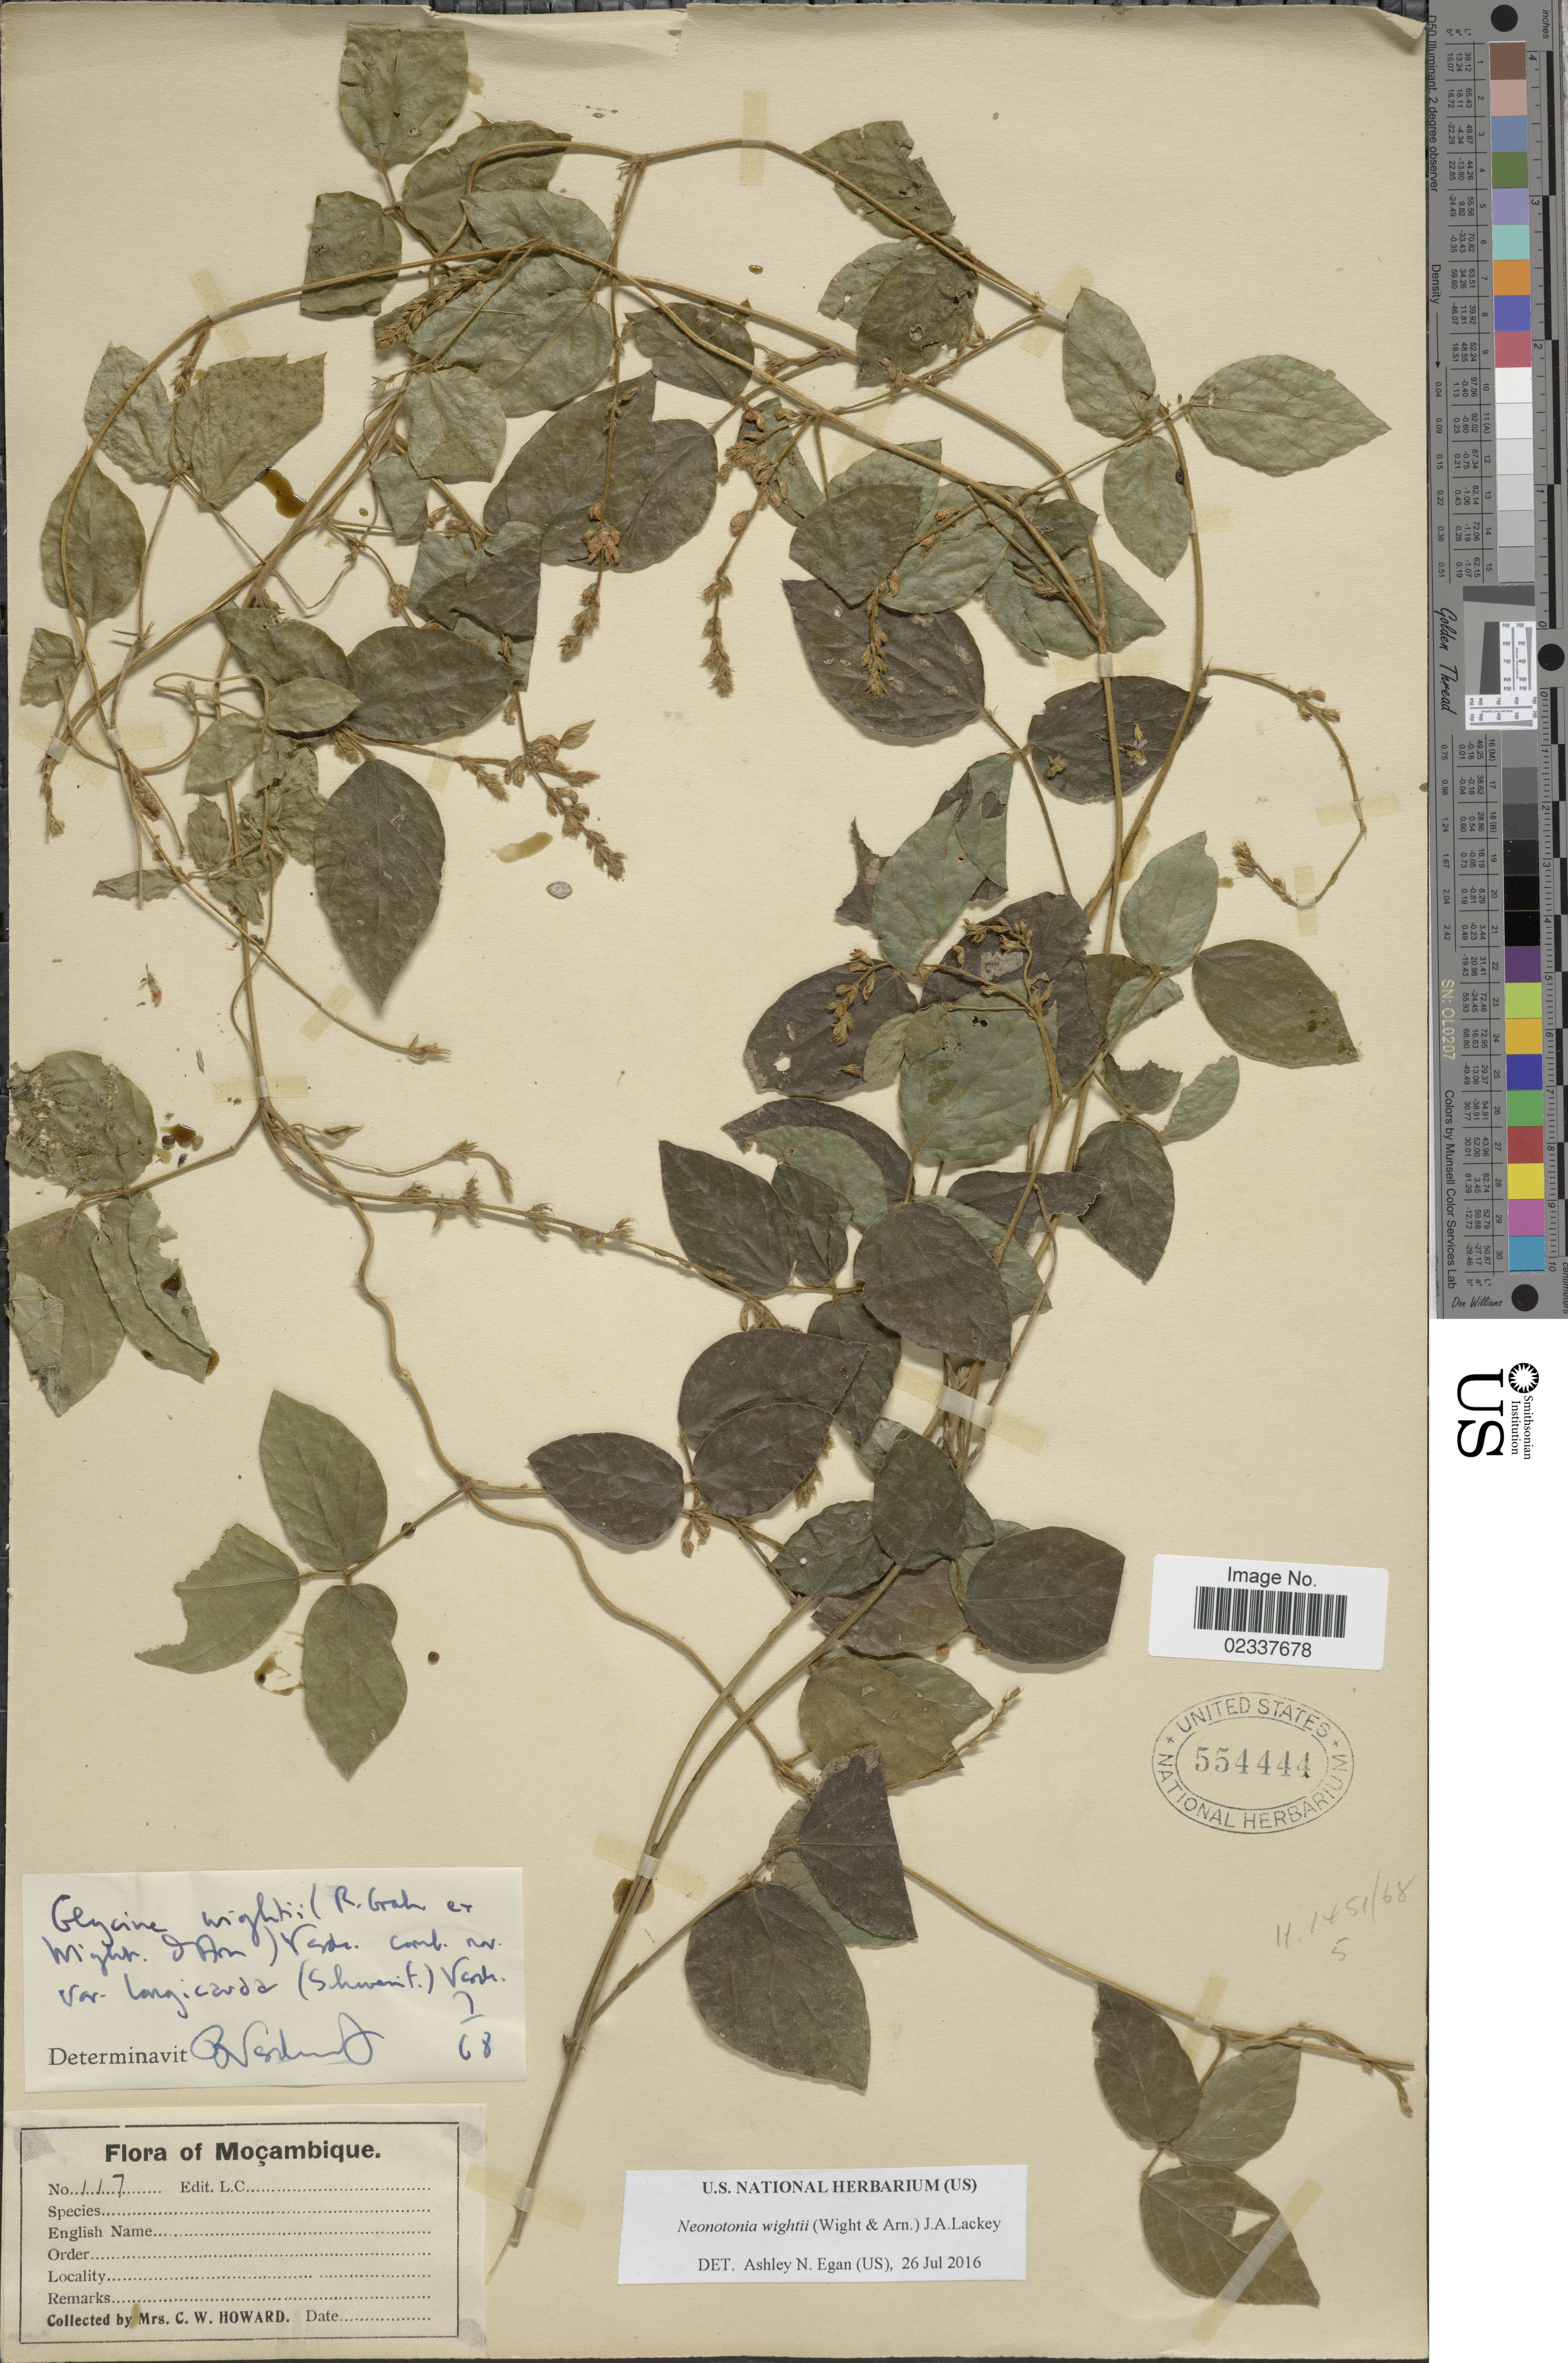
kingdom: Plantae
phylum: Tracheophyta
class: Magnoliopsida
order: Fabales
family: Fabaceae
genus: Neonotonia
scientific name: Neonotonia wightii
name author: (Arn.) J.A. Lackey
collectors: C. W. Howard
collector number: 117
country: Mozambique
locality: Mocambique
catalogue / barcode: US 554444